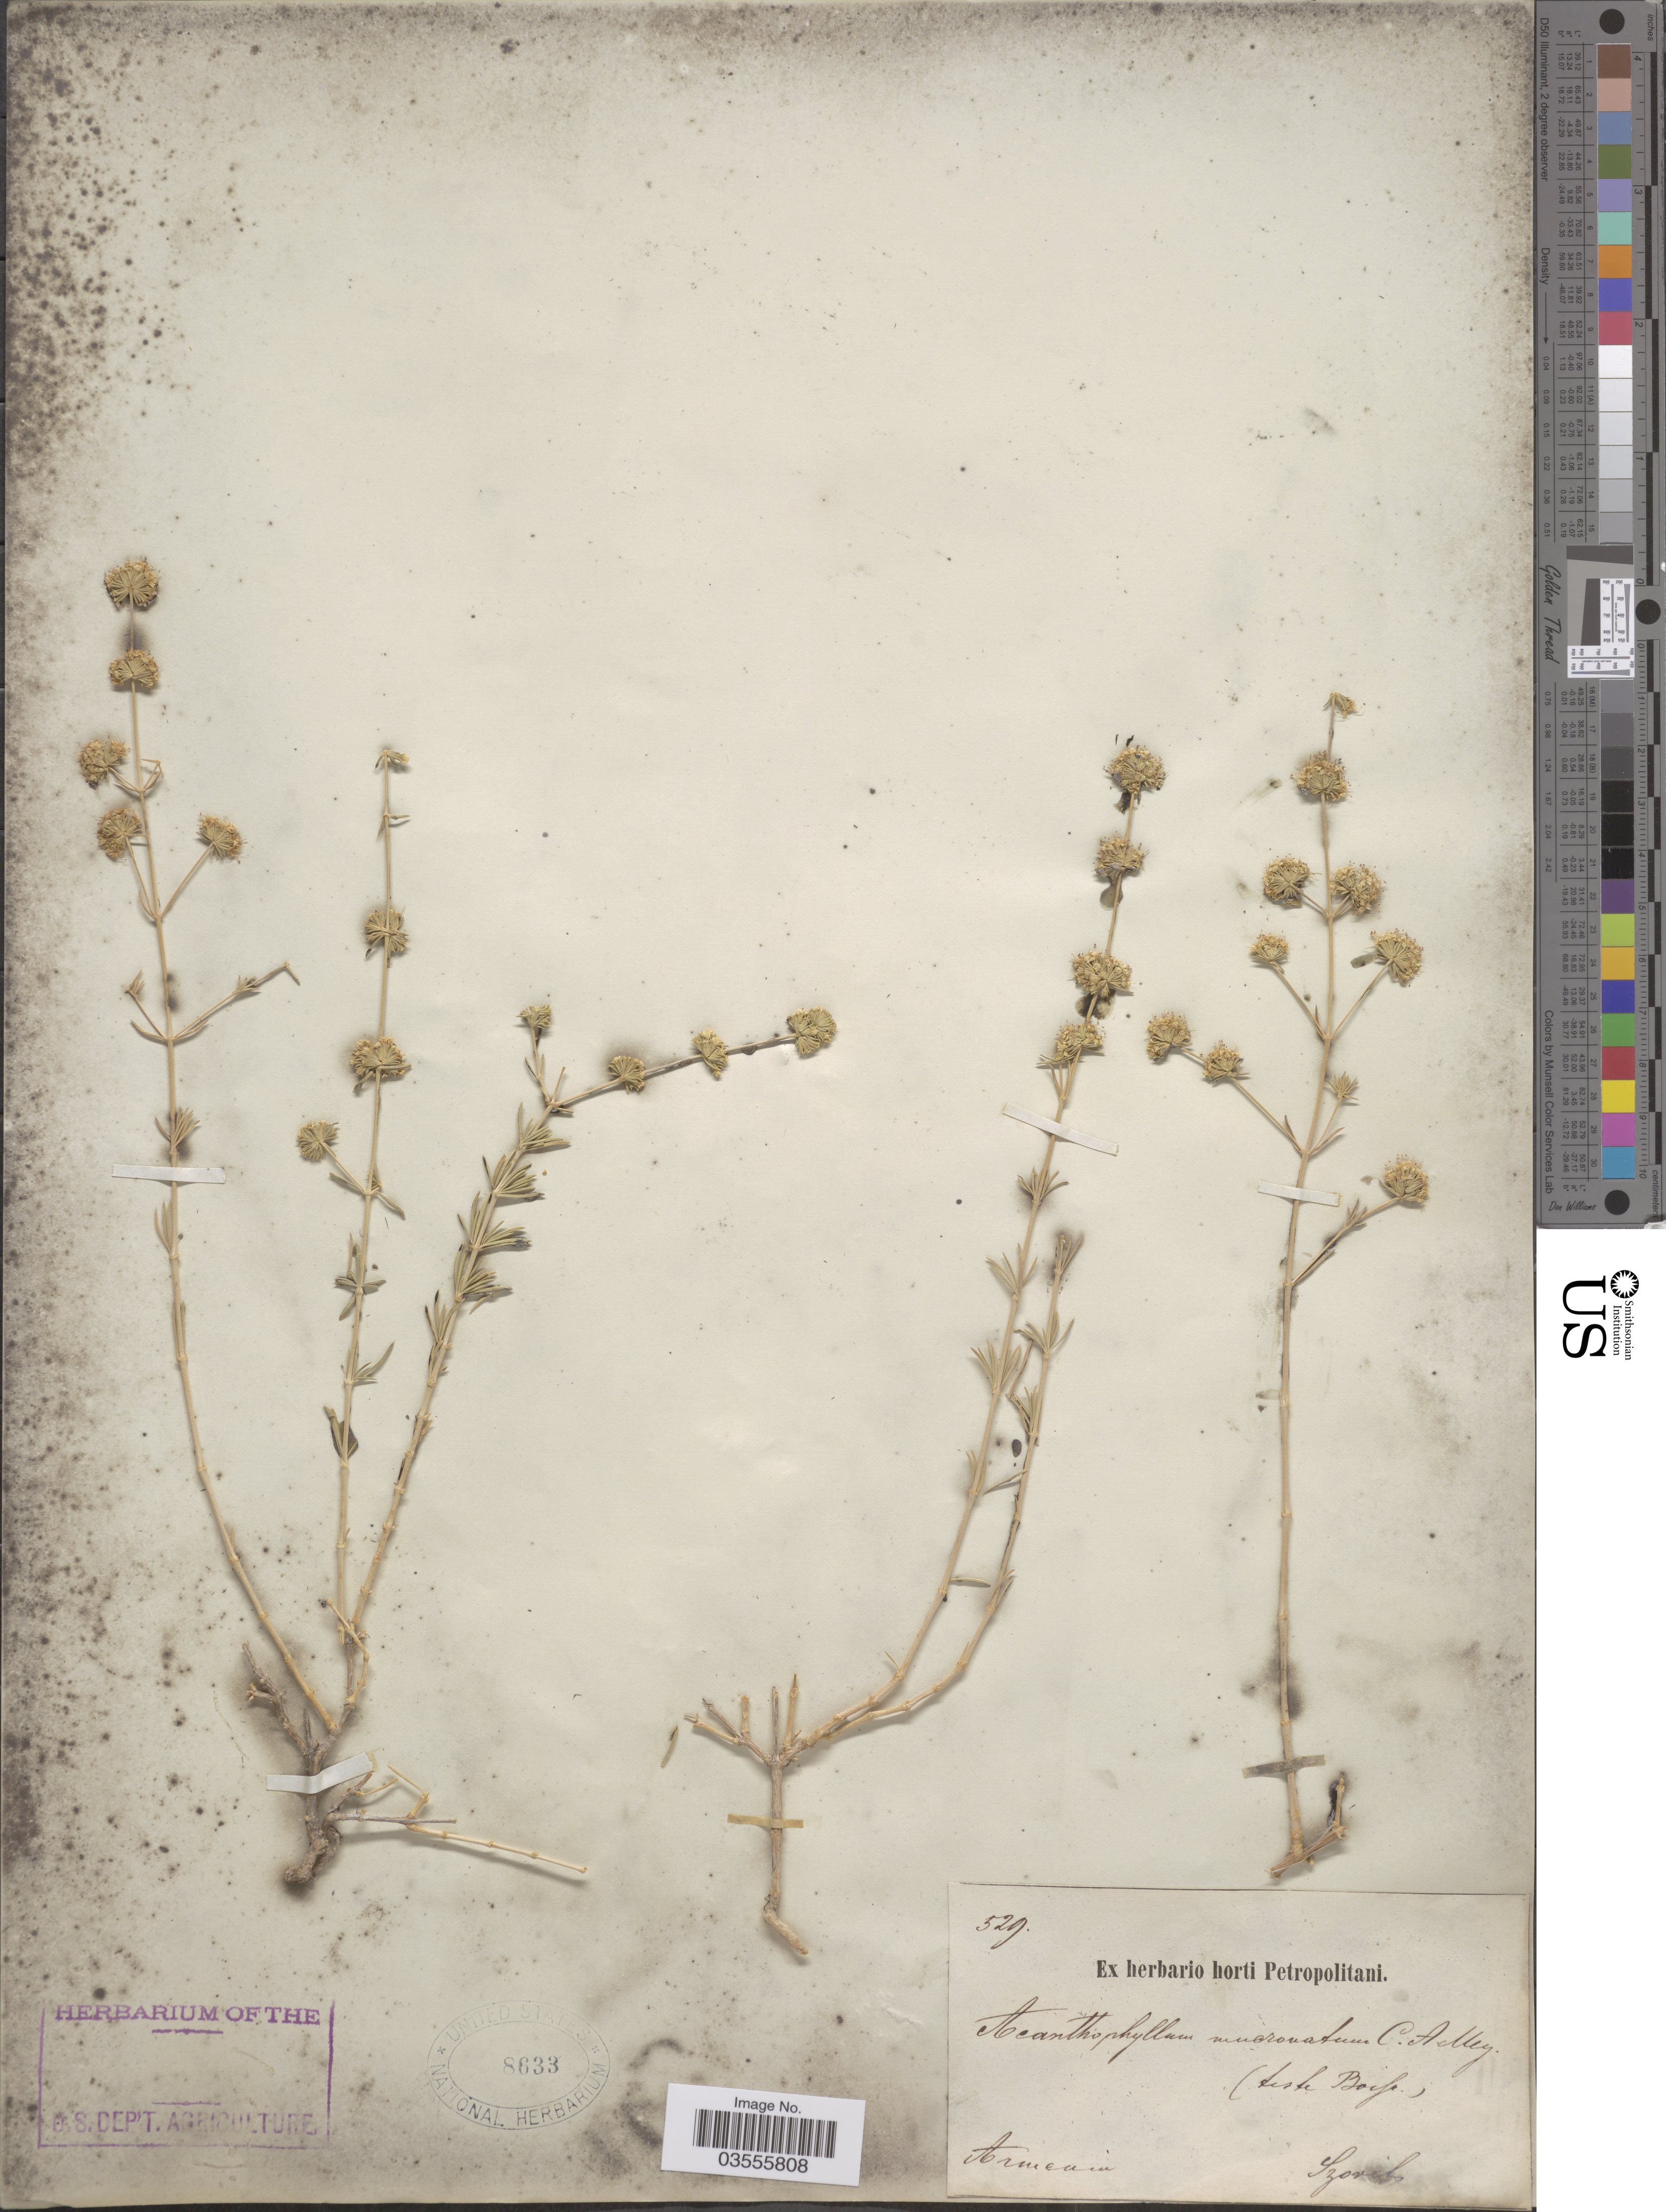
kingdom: Plantae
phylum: Tracheophyta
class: Magnoliopsida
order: Caryophyllales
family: Caryophyllaceae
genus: Acanthophyllum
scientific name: Acanthophyllum mucronatum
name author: C.A. Mey.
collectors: Szovits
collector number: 529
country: Armenia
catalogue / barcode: US 8633